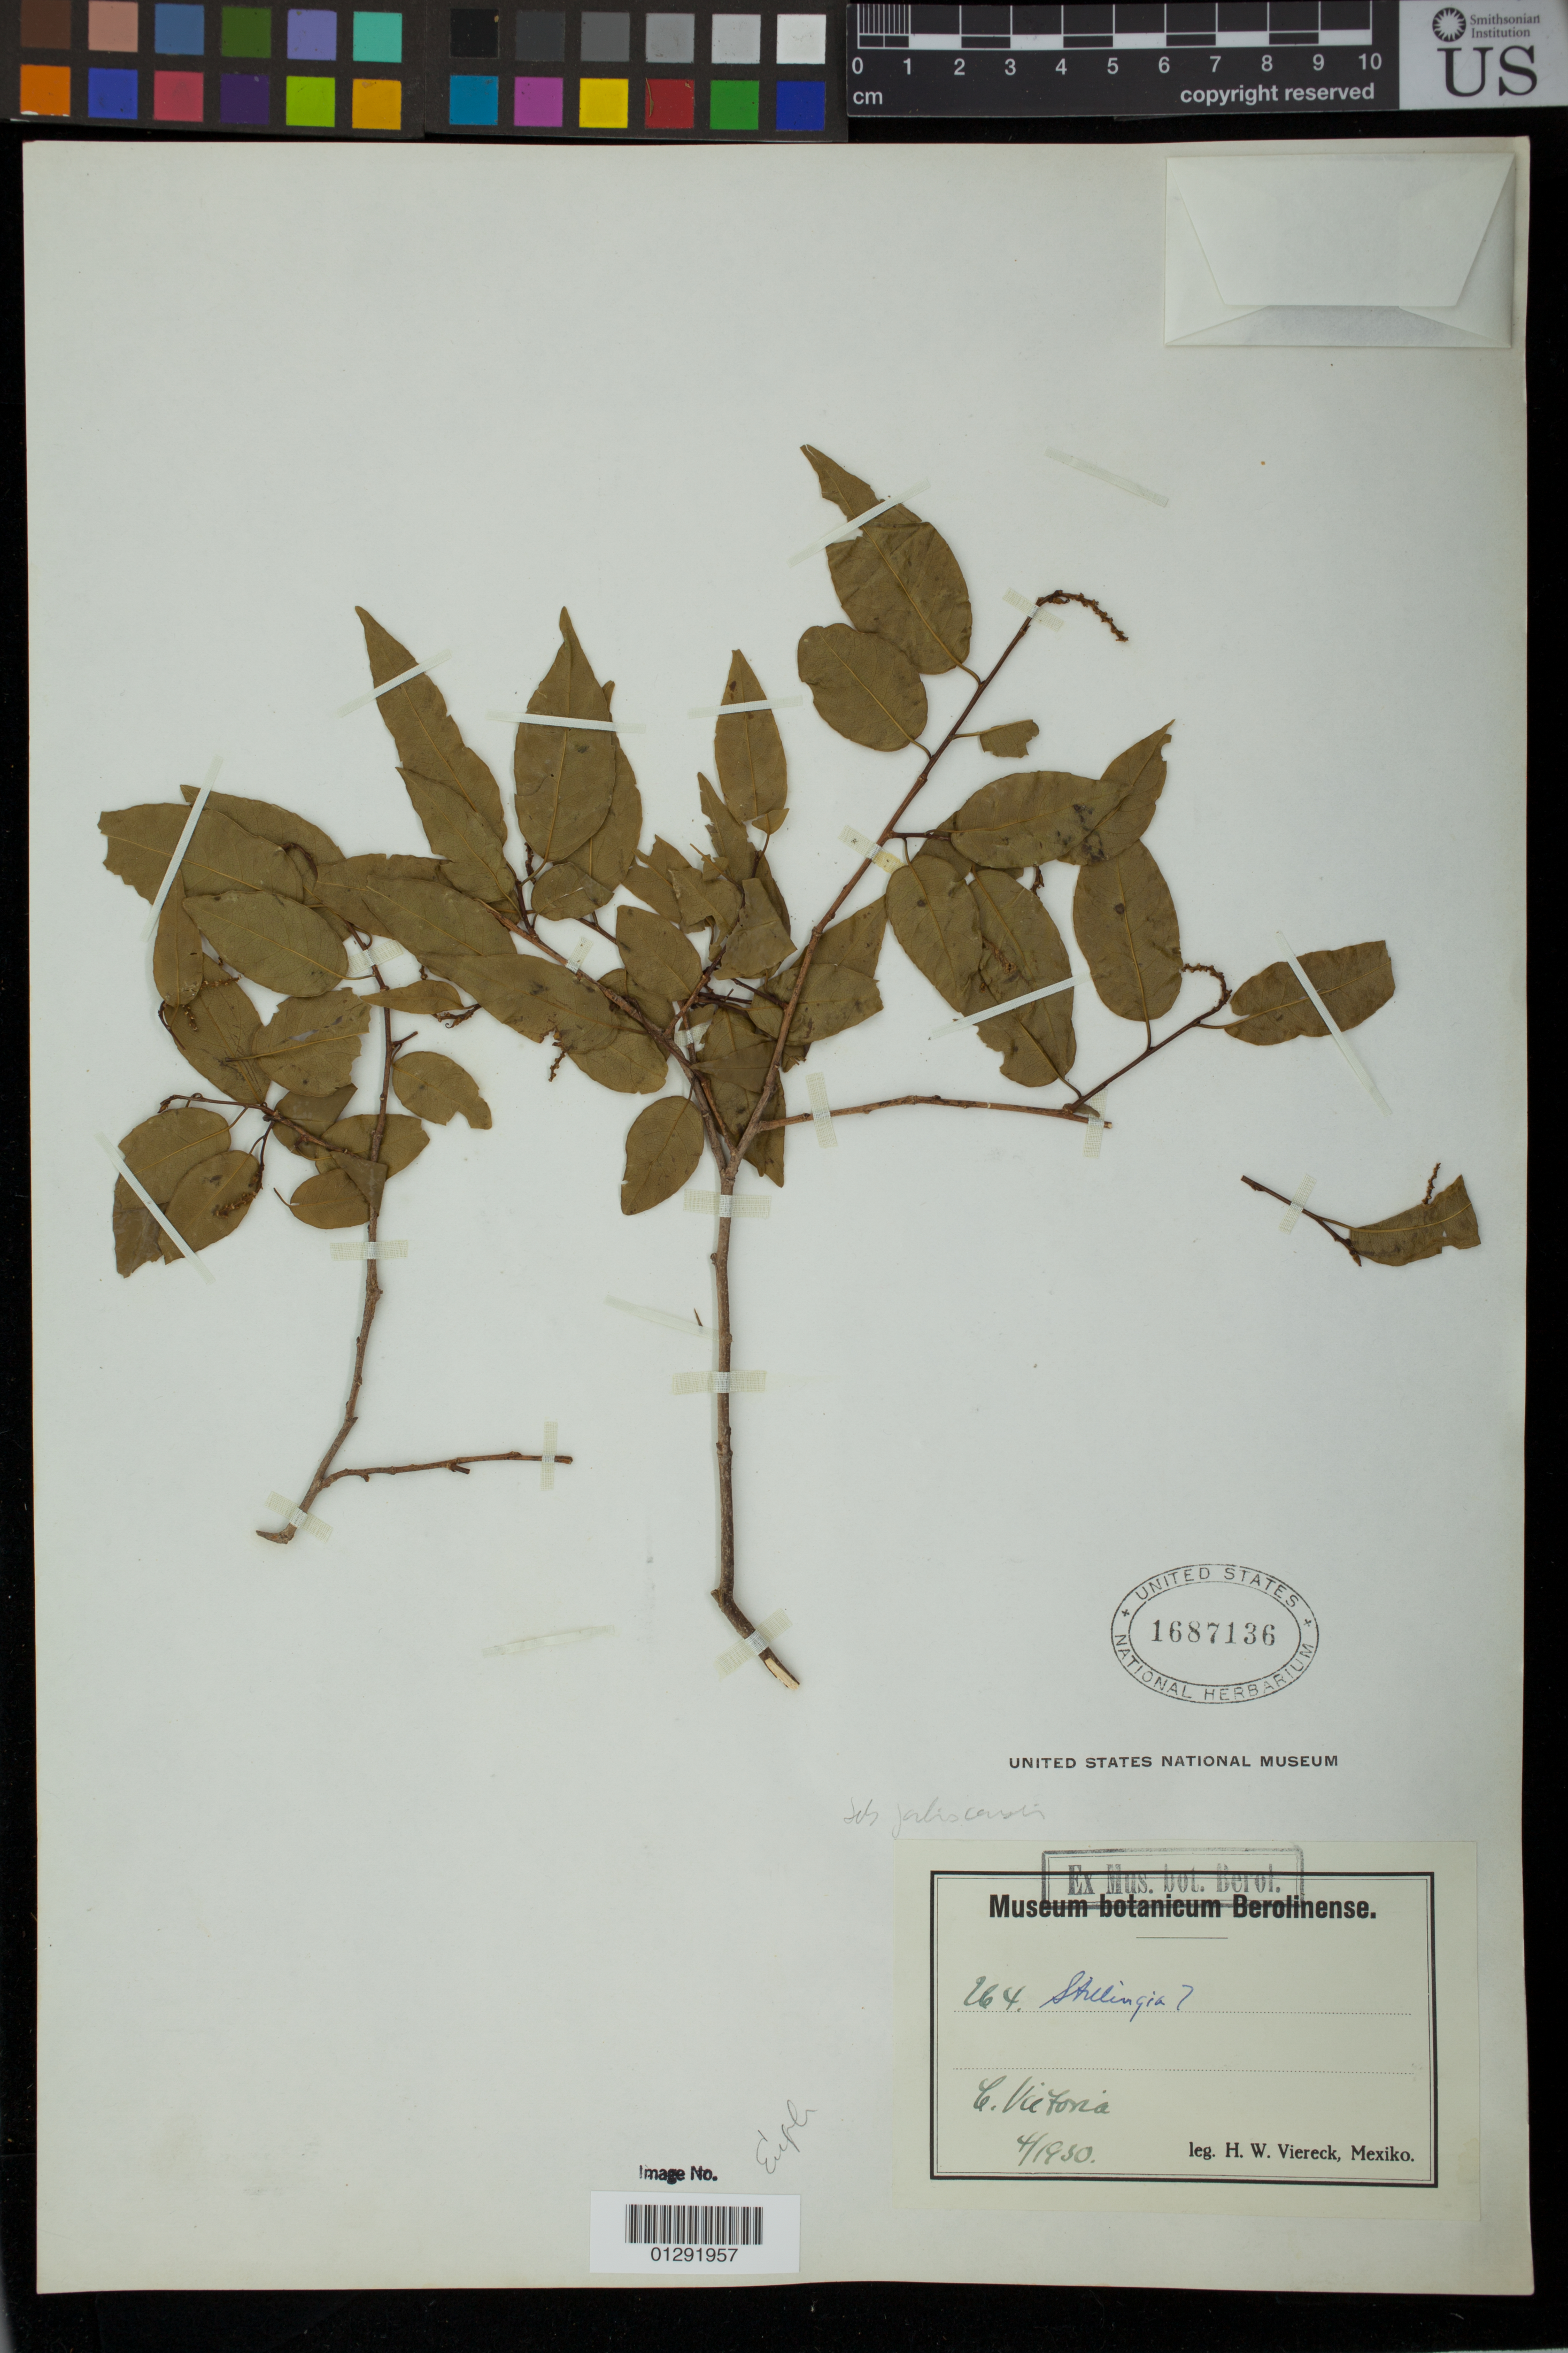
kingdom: Plantae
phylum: Tracheophyta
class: Magnoliopsida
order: Malpighiales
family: Euphorbiaceae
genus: Sebastiania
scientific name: Sebastiania sp.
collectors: H. W. Viereck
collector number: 264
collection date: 1930-04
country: Mexico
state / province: Tamaulipas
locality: C. Victoria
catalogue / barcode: US 1687136